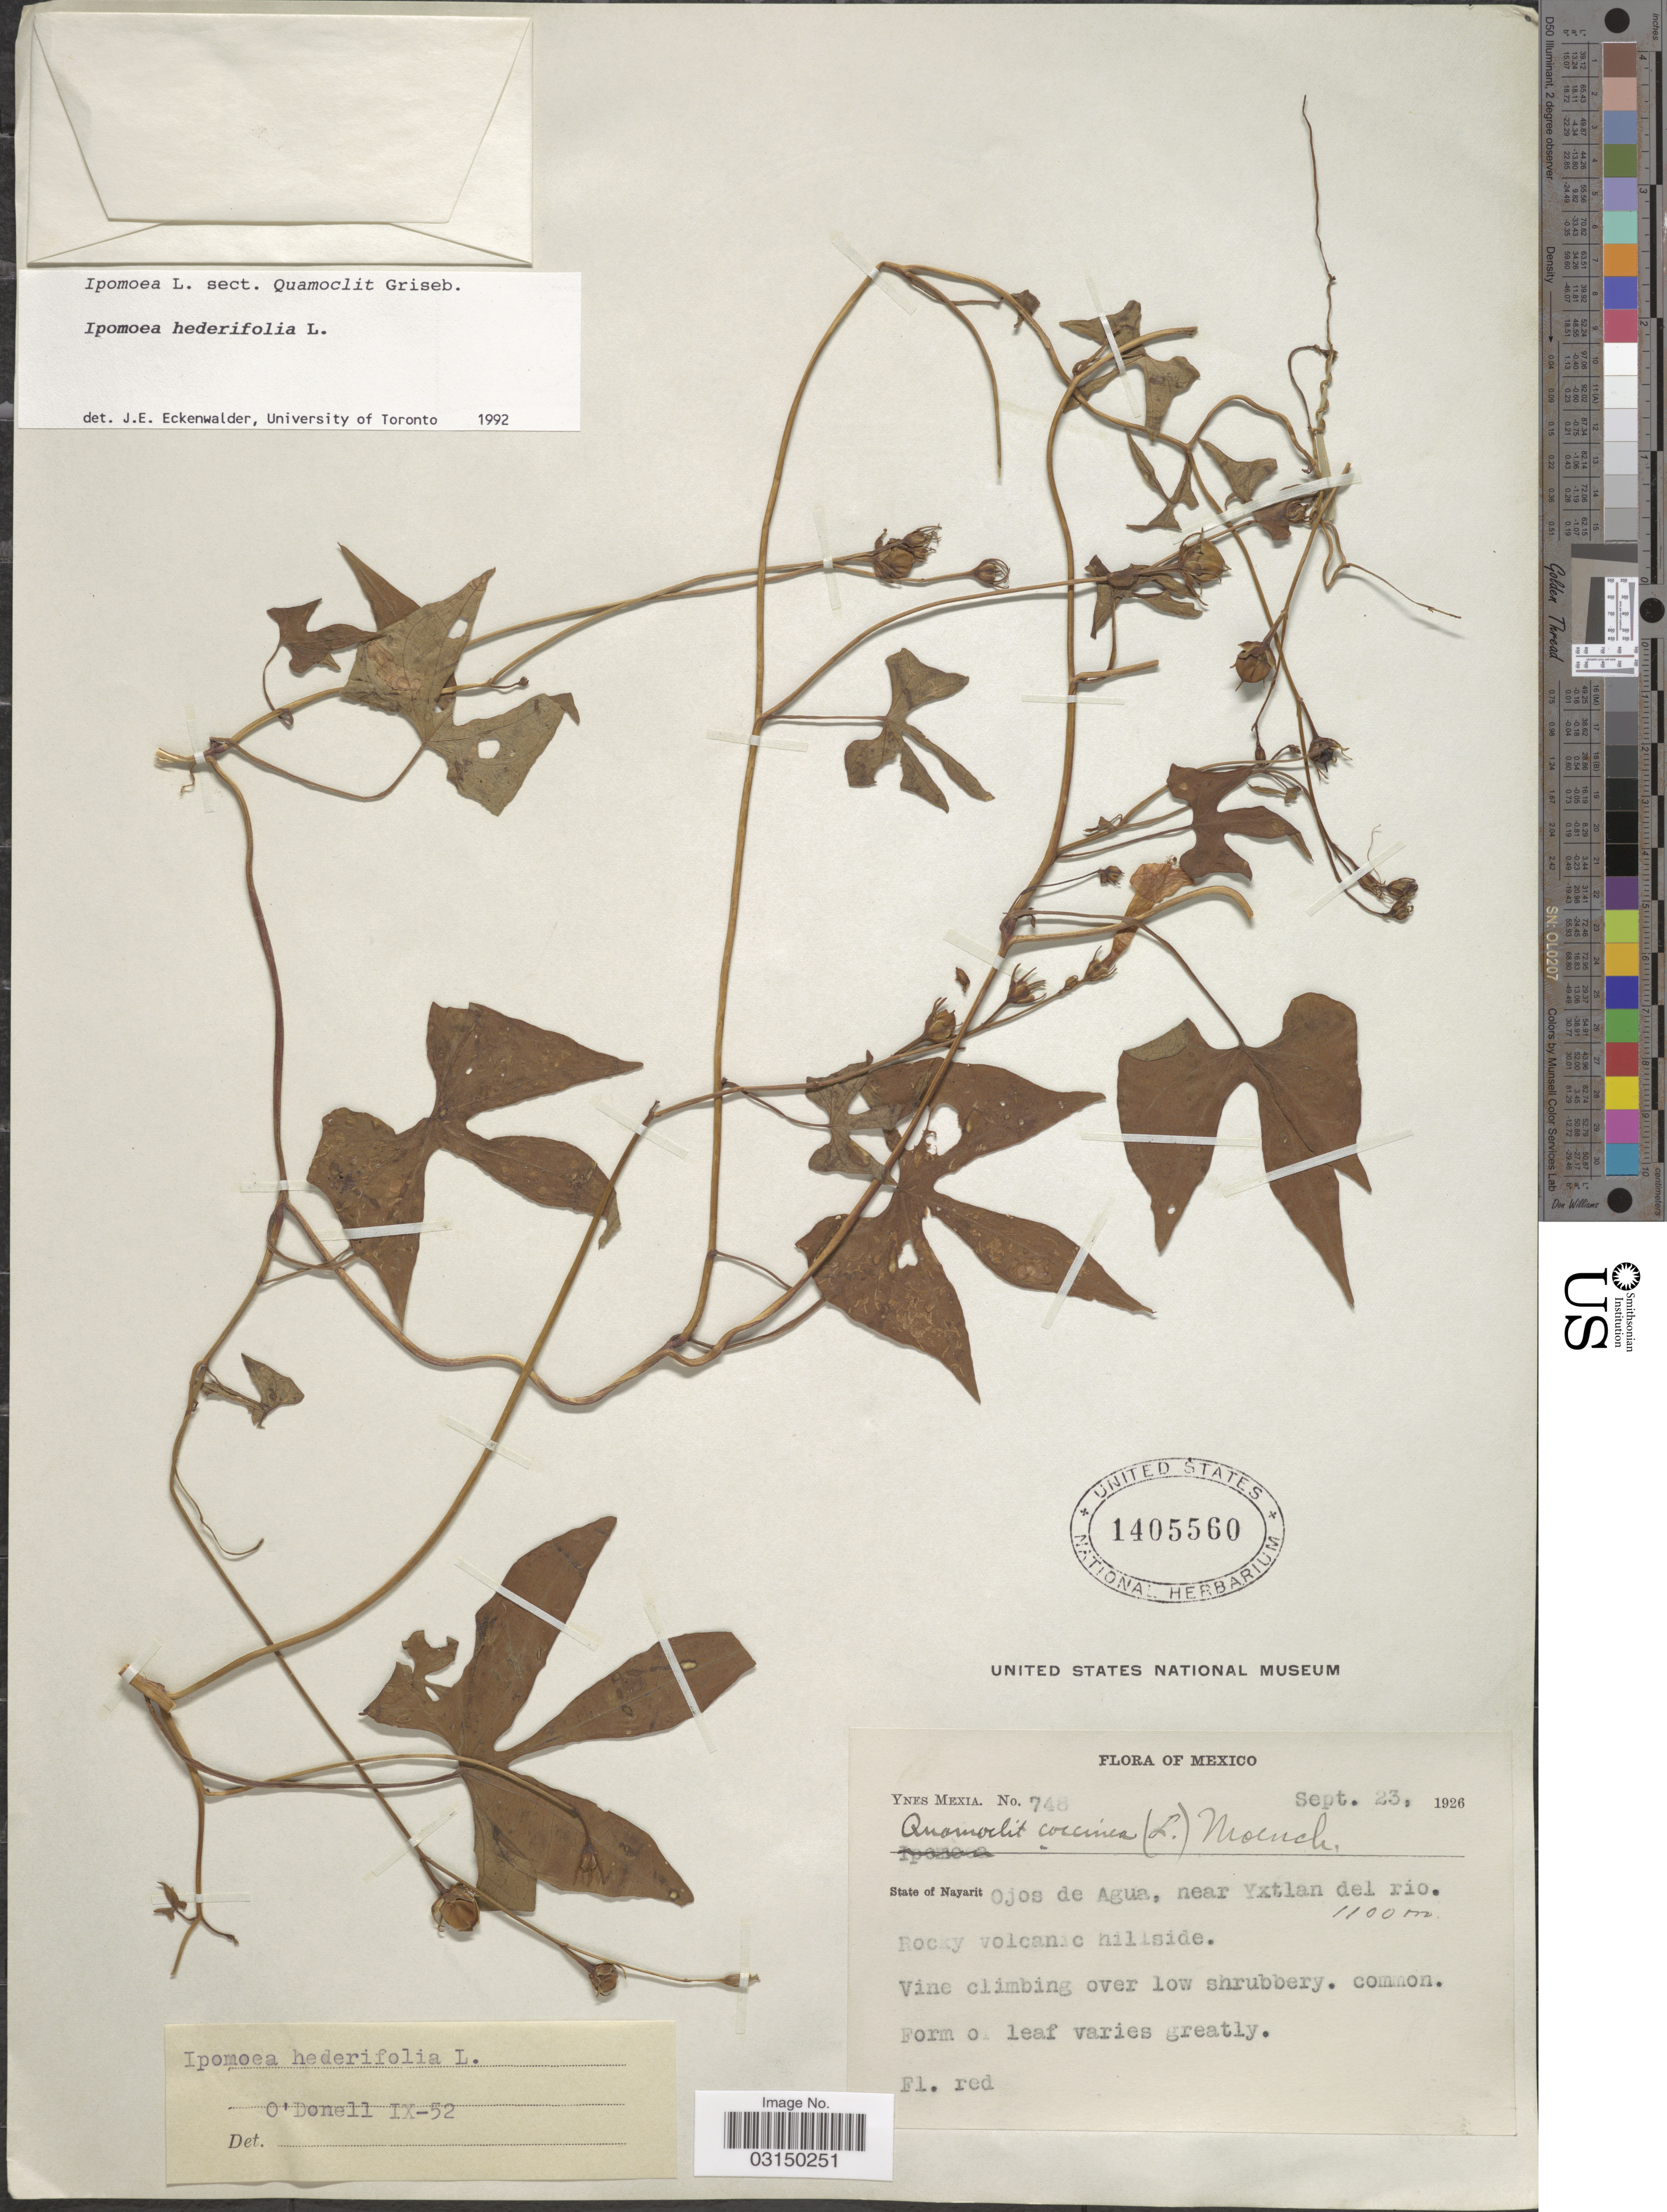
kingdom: Plantae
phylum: Tracheophyta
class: Magnoliopsida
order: Solanales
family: Convolvulaceae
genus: Ipomoea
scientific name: Ipomoea hederifolia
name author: L.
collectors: Y. Mexia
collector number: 748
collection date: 1926-09-23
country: Mexico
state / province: Nayarit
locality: Ojos de Agua, near Yxtlan del rio.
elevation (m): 1100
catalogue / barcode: US 1405560